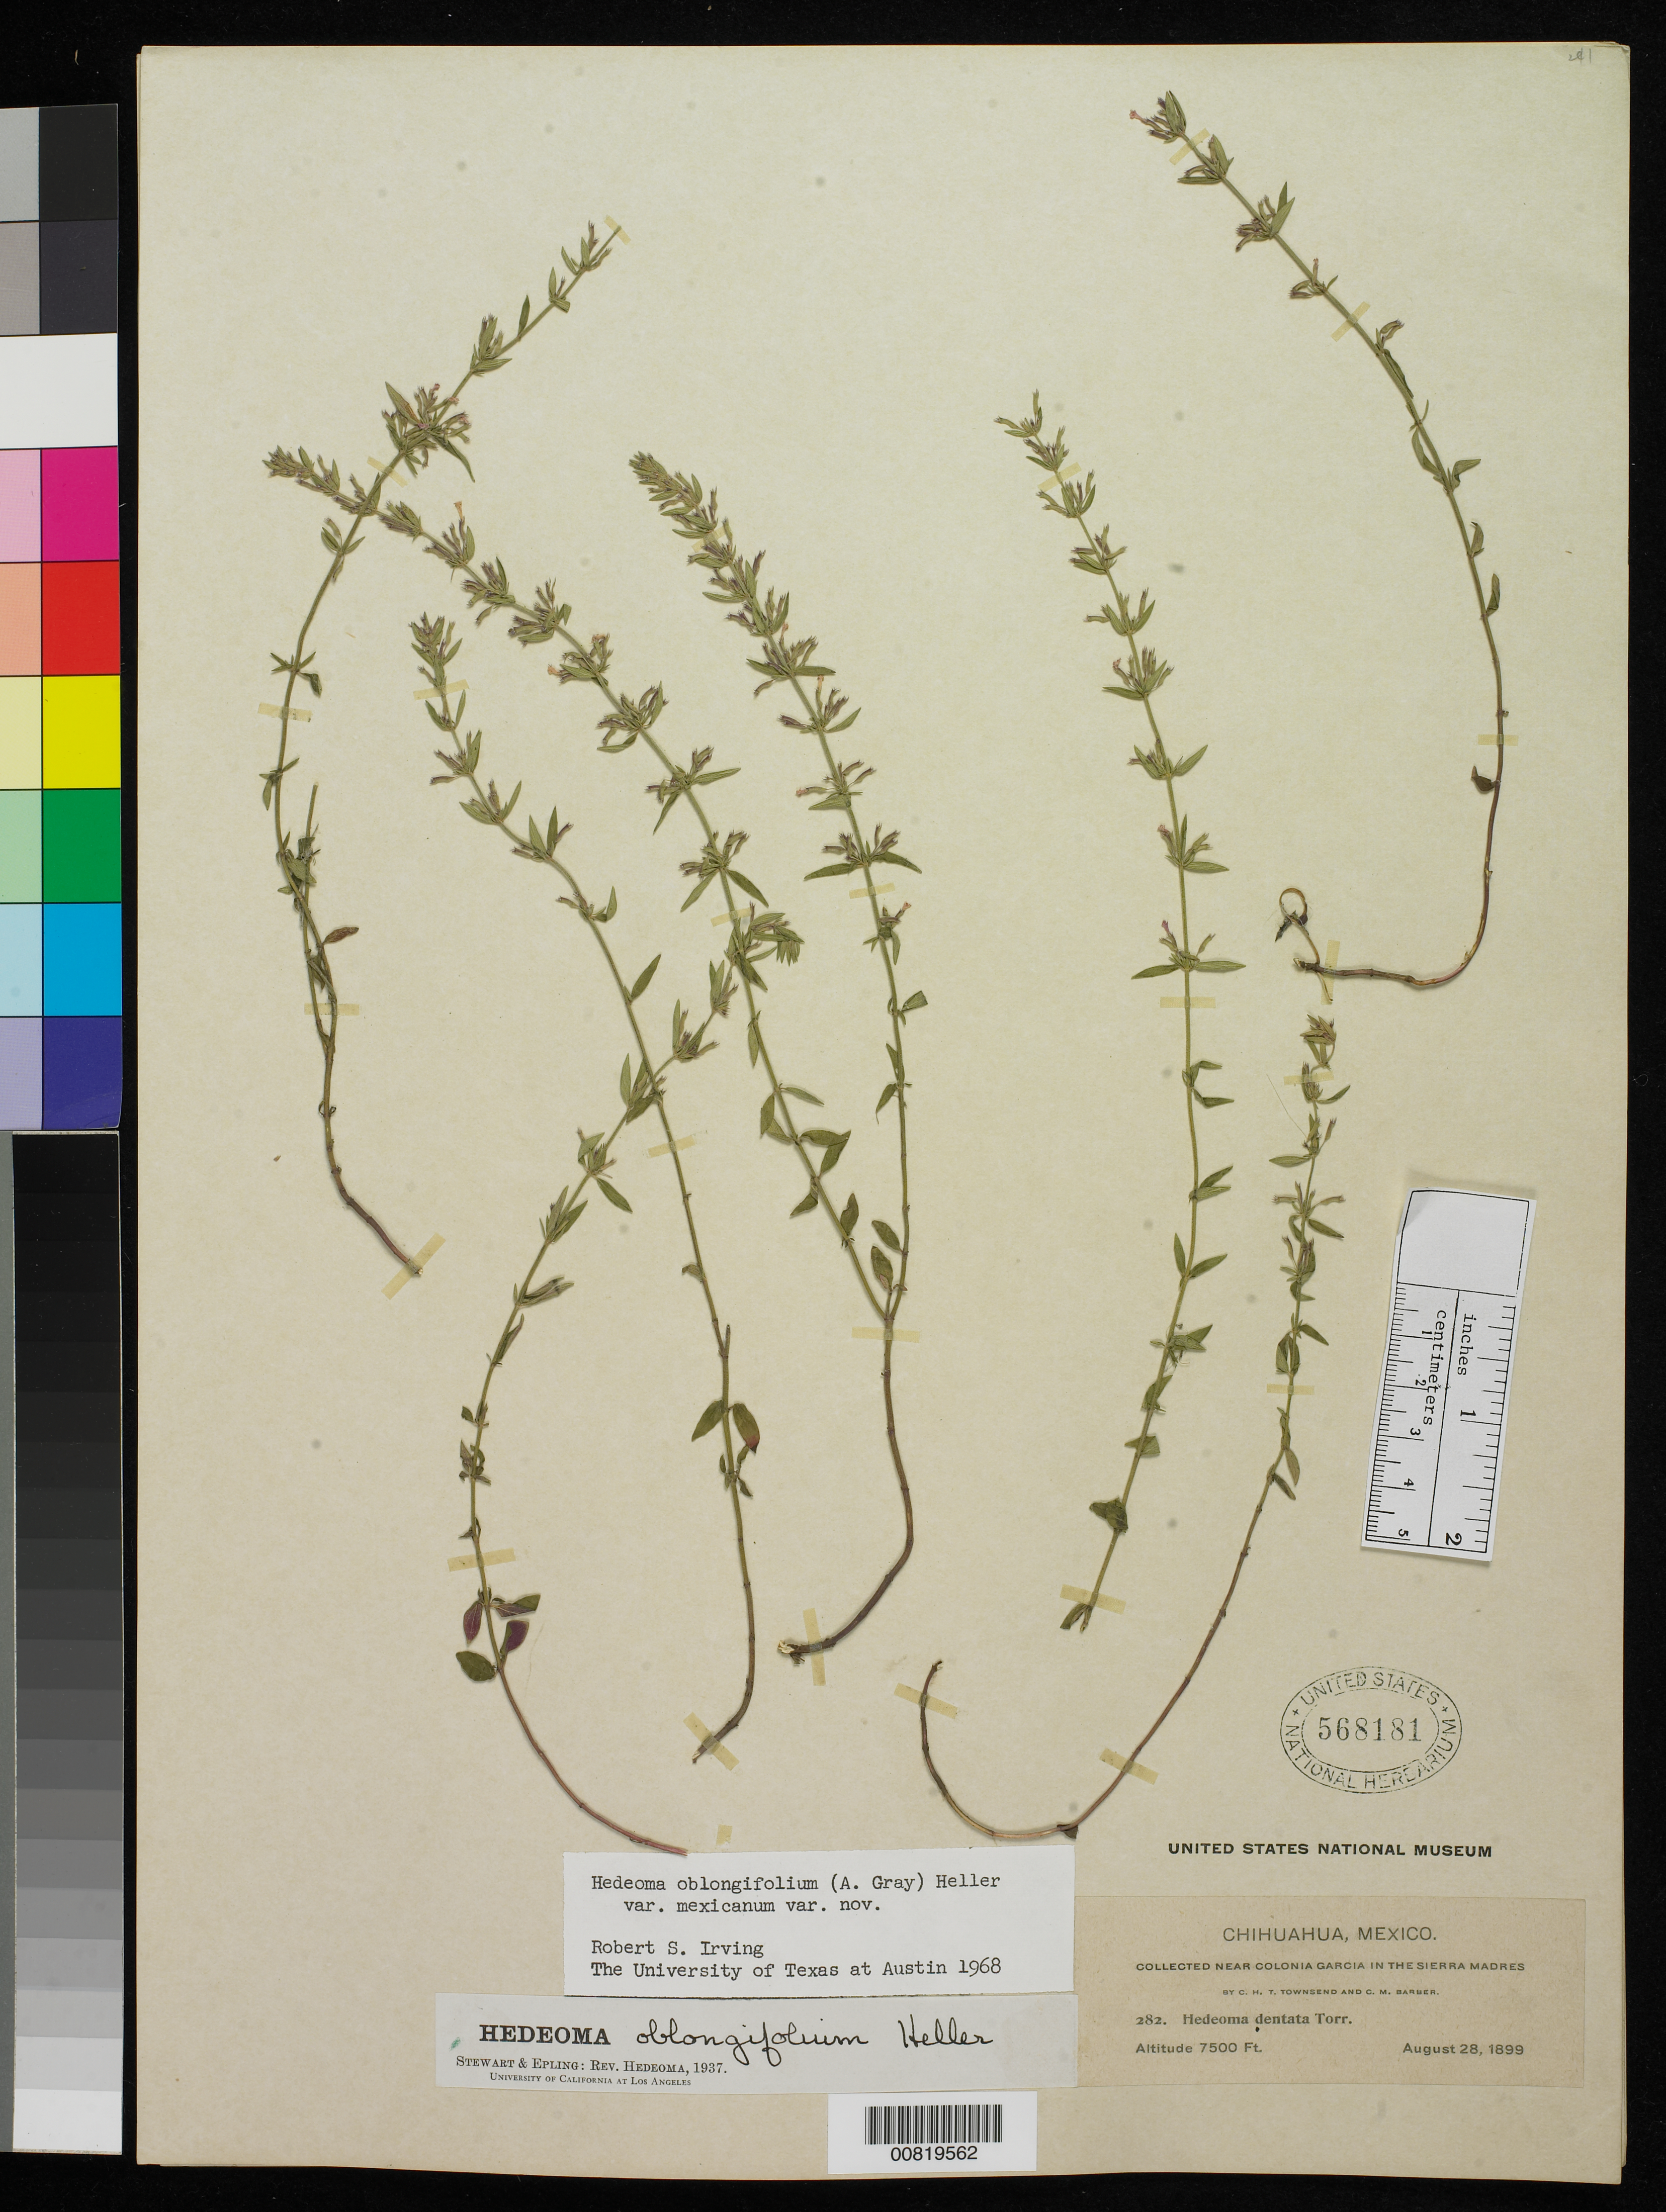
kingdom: Plantae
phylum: Tracheophyta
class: Magnoliopsida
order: Lamiales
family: Lamiaceae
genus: Hedeoma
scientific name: Hedeoma oblongifolia var. mexicana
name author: (A. Gray) A. Heller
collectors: C. H. T. Townsend & C. Barber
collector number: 282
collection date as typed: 28 Aug 1899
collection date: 1899-08-28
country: Mexico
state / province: Chihuahua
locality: Near Colonia García in the Sierra Madre, Chihuahua.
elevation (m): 2286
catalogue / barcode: US 568181